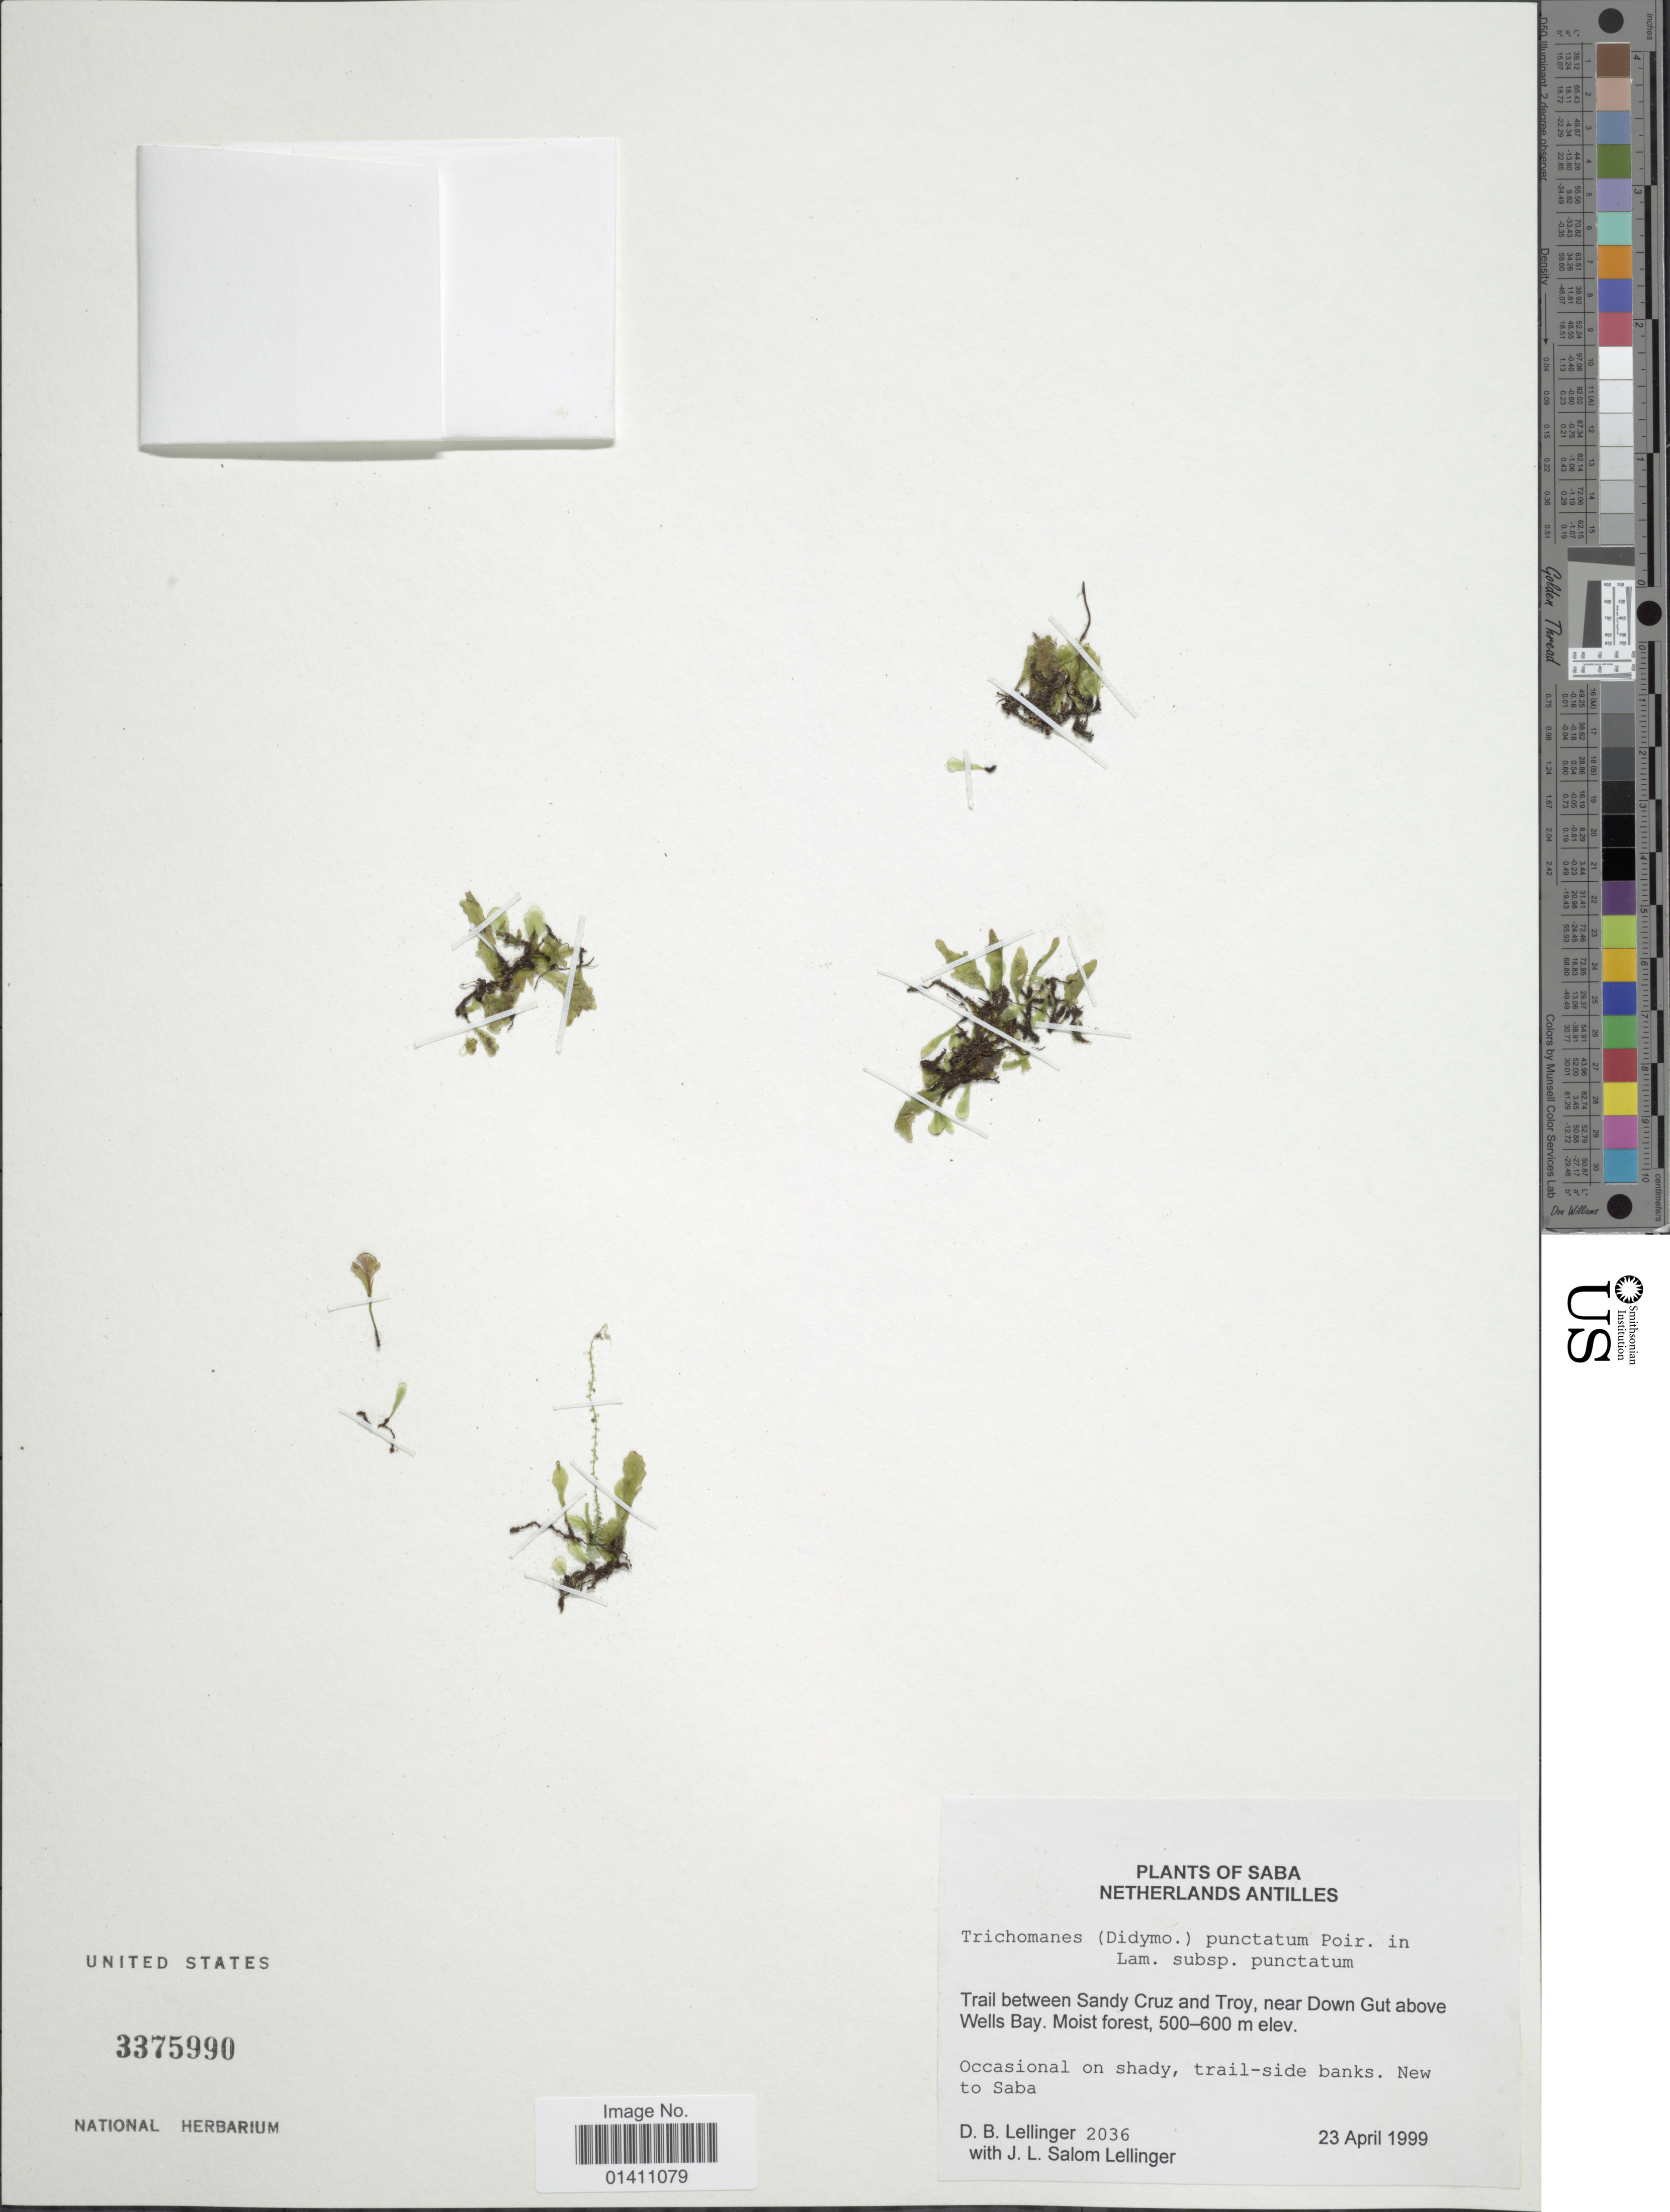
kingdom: Plantae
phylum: Tracheophyta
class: Polypodiopsida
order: Hymenophyllales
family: Hymenophyllaceae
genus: Didymoglossum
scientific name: Didymoglossum punctatum subsp. punctatum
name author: (Poir.) Desv.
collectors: D. B. Lellinger & J. Salom Lellinger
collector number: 2036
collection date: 1999-04-23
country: Netherlands Antilles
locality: Saba. Trail between Sandy Cruz and Troy, near Down Gut above Wells Bay.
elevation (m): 500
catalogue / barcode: US 3375990